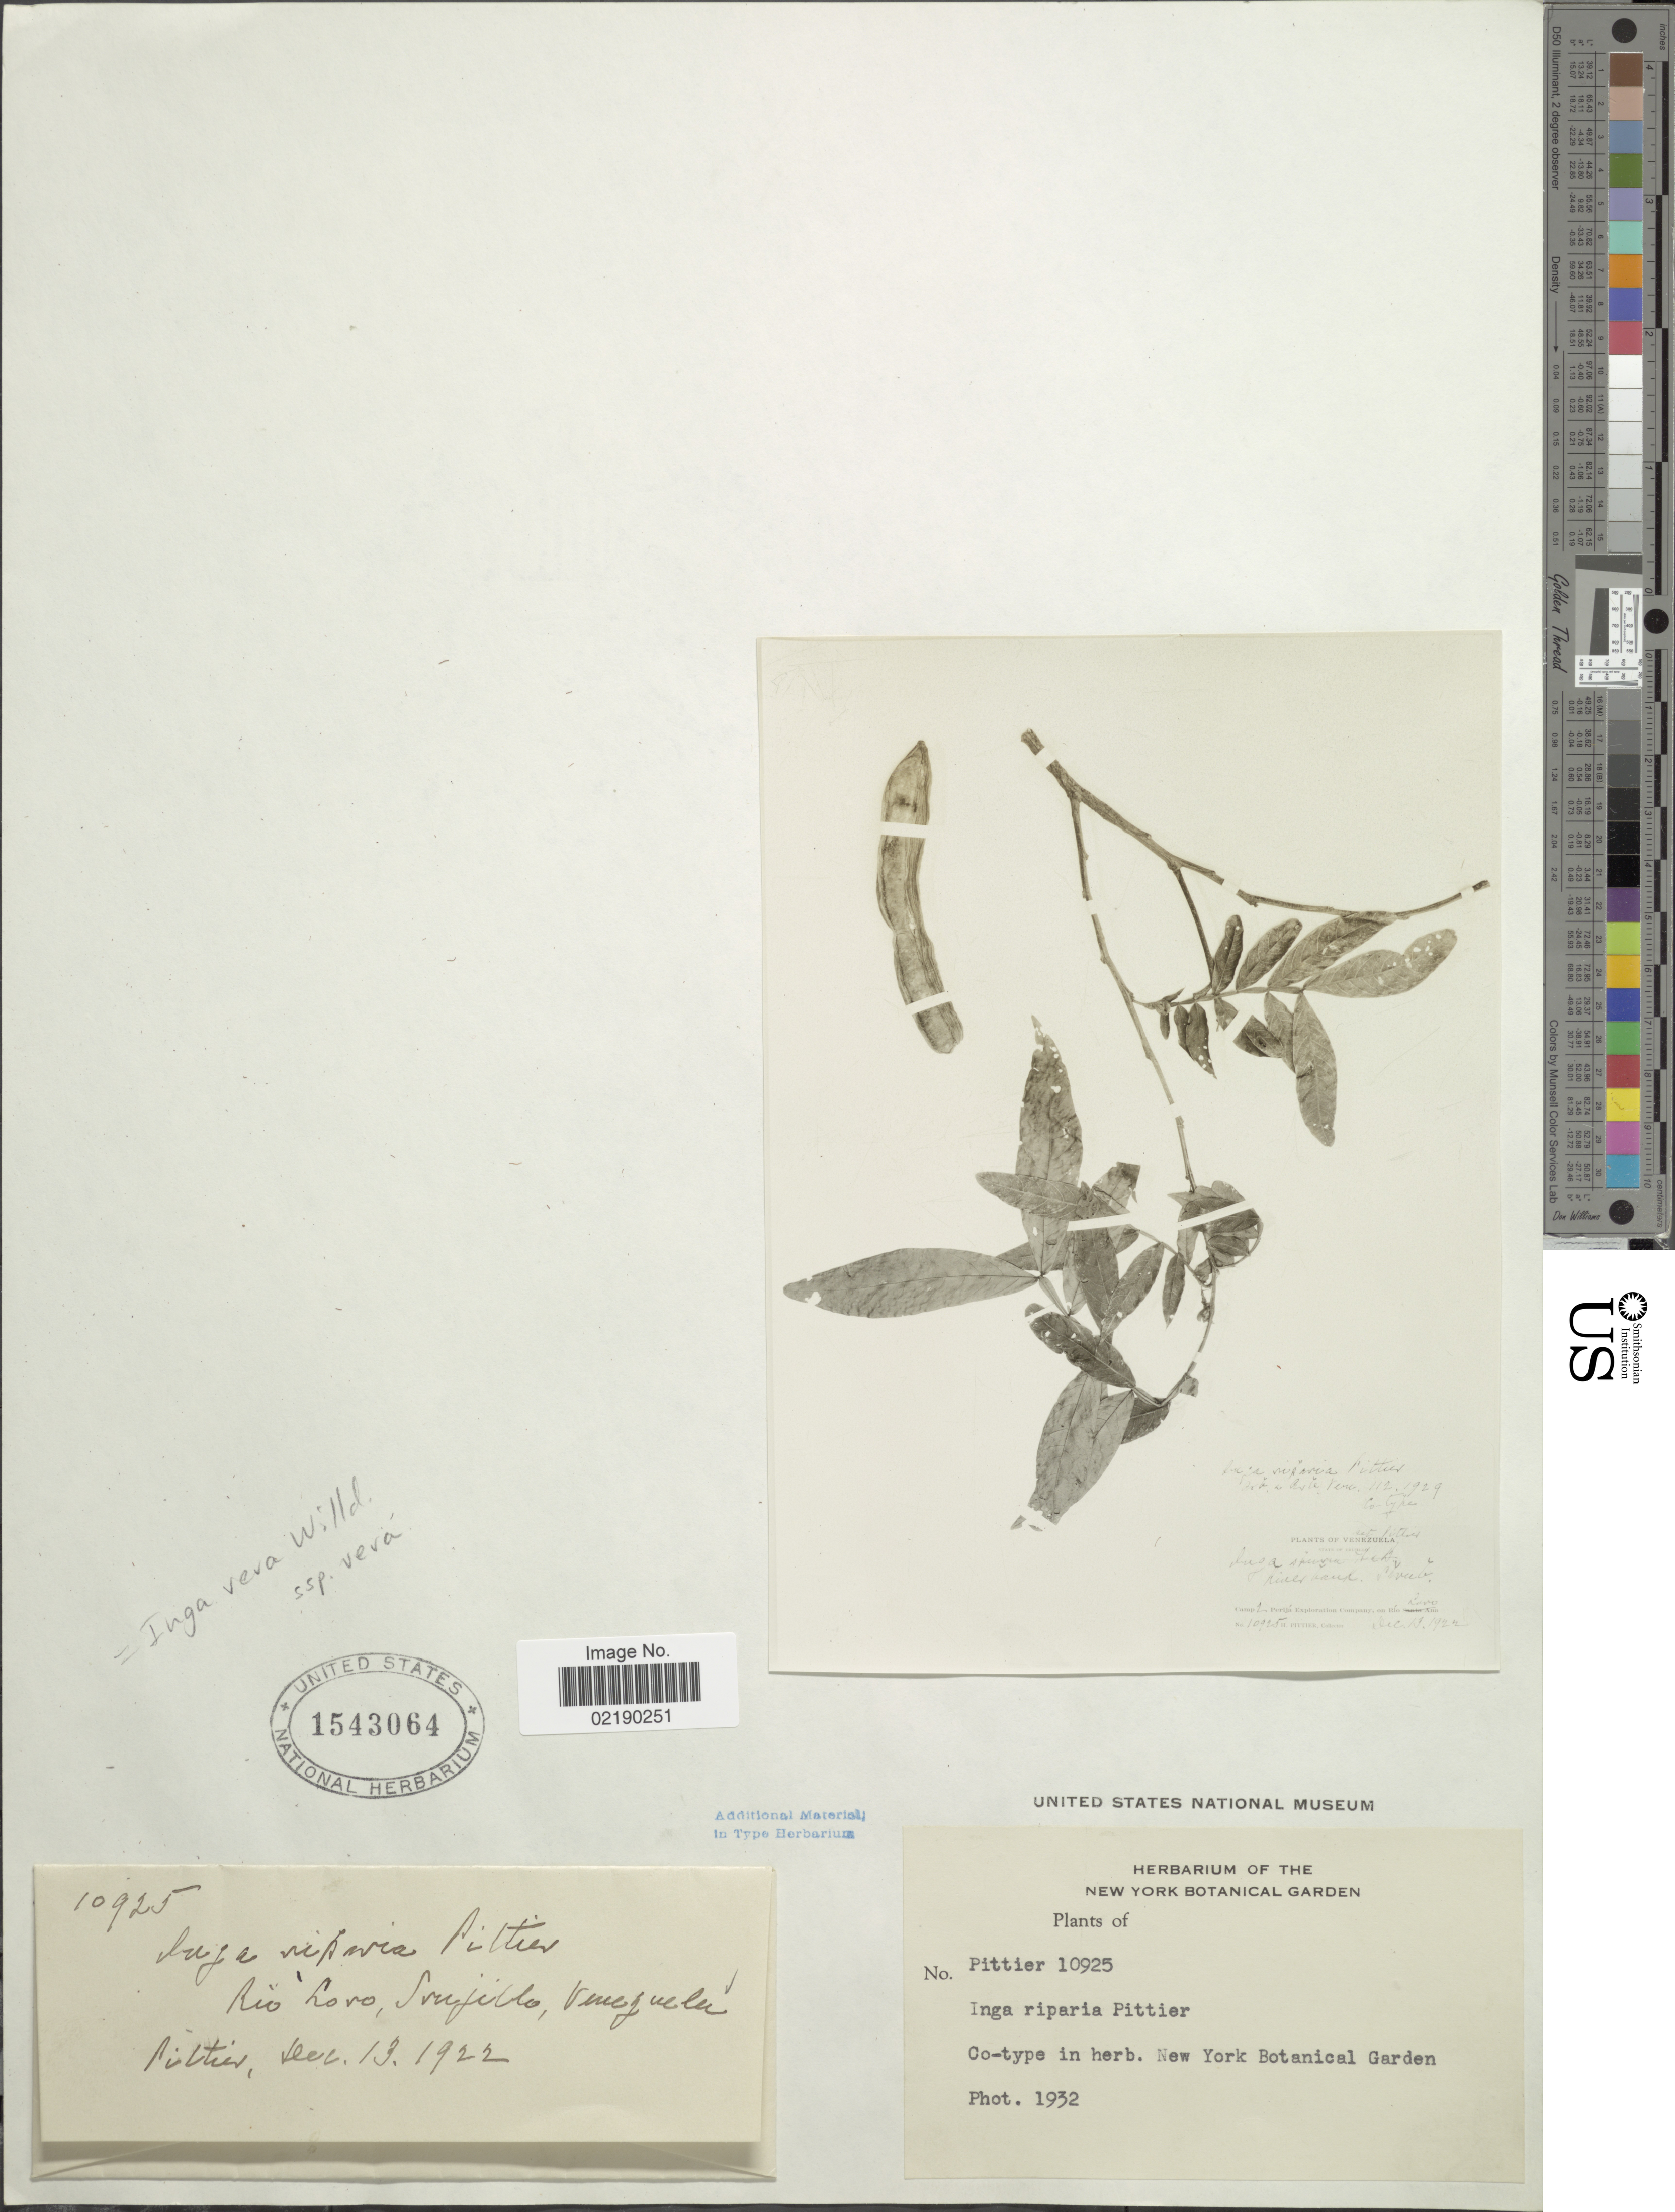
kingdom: Plantae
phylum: Tracheophyta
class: Magnoliopsida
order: Fabales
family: Fabaceae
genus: Inga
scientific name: Inga vera subsp. vera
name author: Willd.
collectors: Pittier, --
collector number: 10925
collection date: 1922-12-13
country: Venezuela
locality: Camp 2 Perija Exploration Company, on Rio Loro, Trujillo.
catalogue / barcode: US 1543064